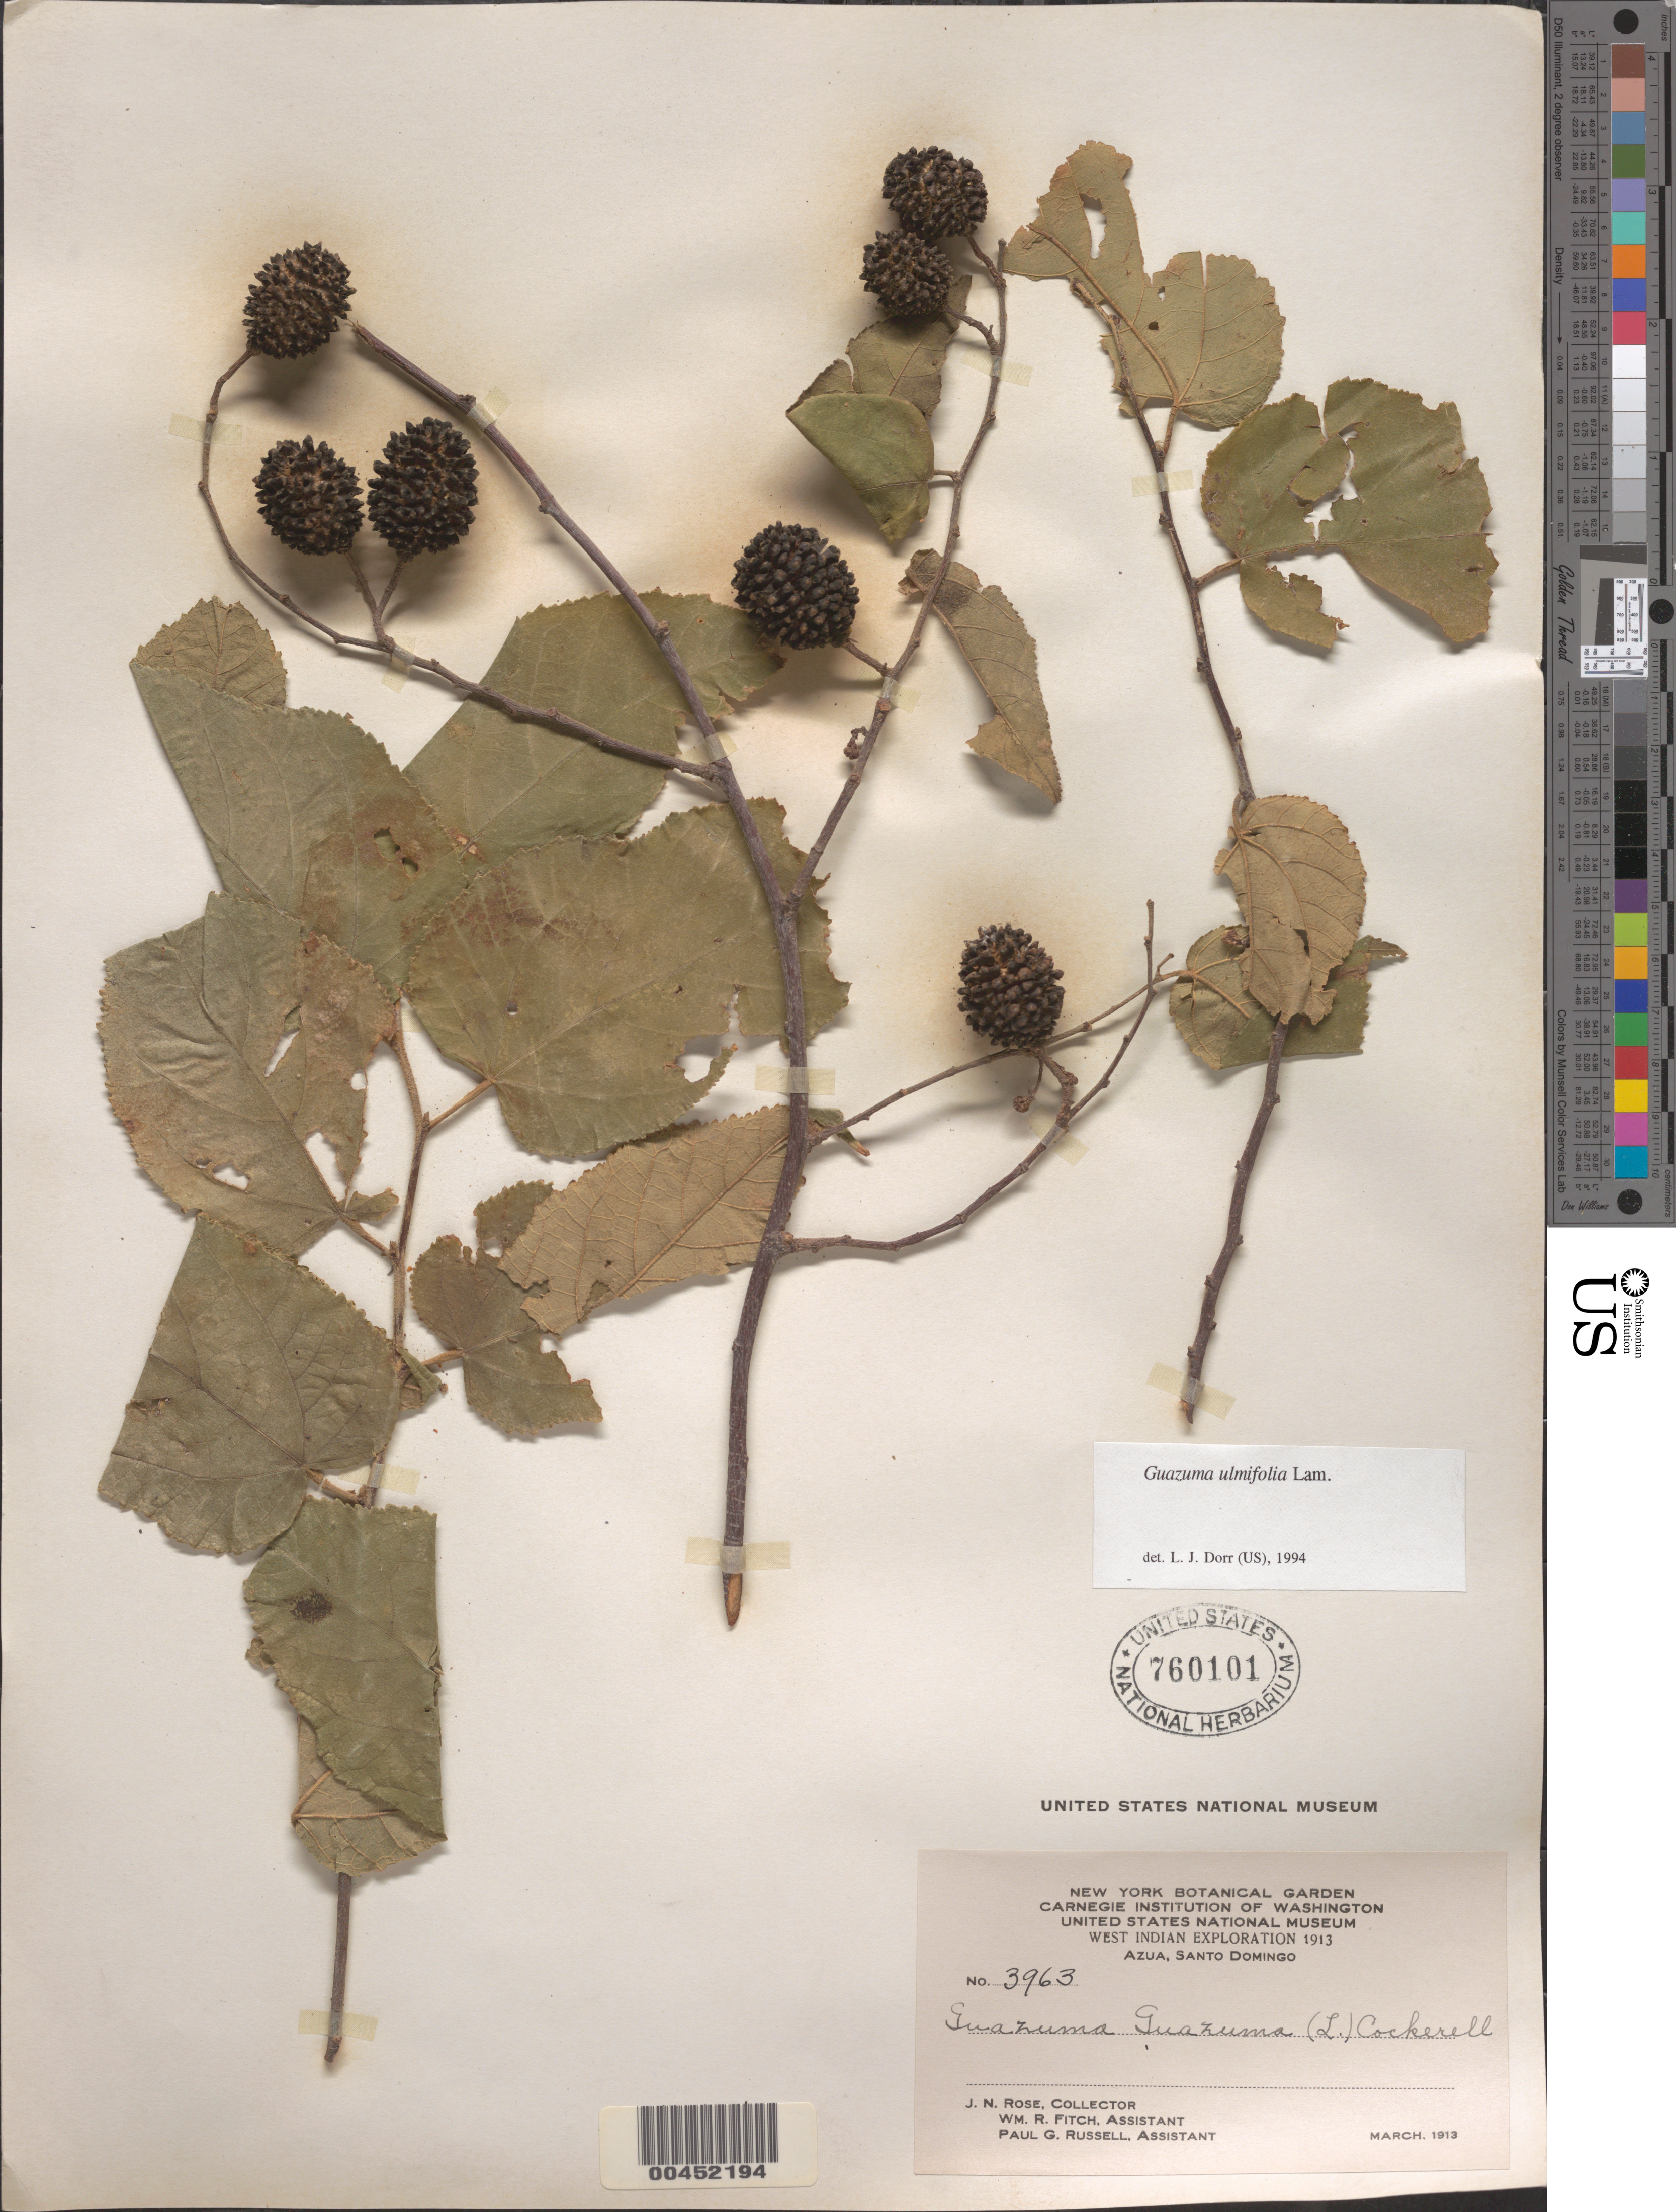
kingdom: Plantae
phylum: Tracheophyta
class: Magnoliopsida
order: Malvales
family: Malvaceae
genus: Guazuma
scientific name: Guazuma ulmifolia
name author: Lam.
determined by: Dorr, L. J., (BOT), Smithsonian Institution - National Museum of Natural History (UNITED STATES)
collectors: J. N. Rose, W. R. Fitch & P. G. Russell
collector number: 3963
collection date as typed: Mar 1913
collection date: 1913-03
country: Dominican Republic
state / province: Azua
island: Hispaniola Island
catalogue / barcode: US 760101